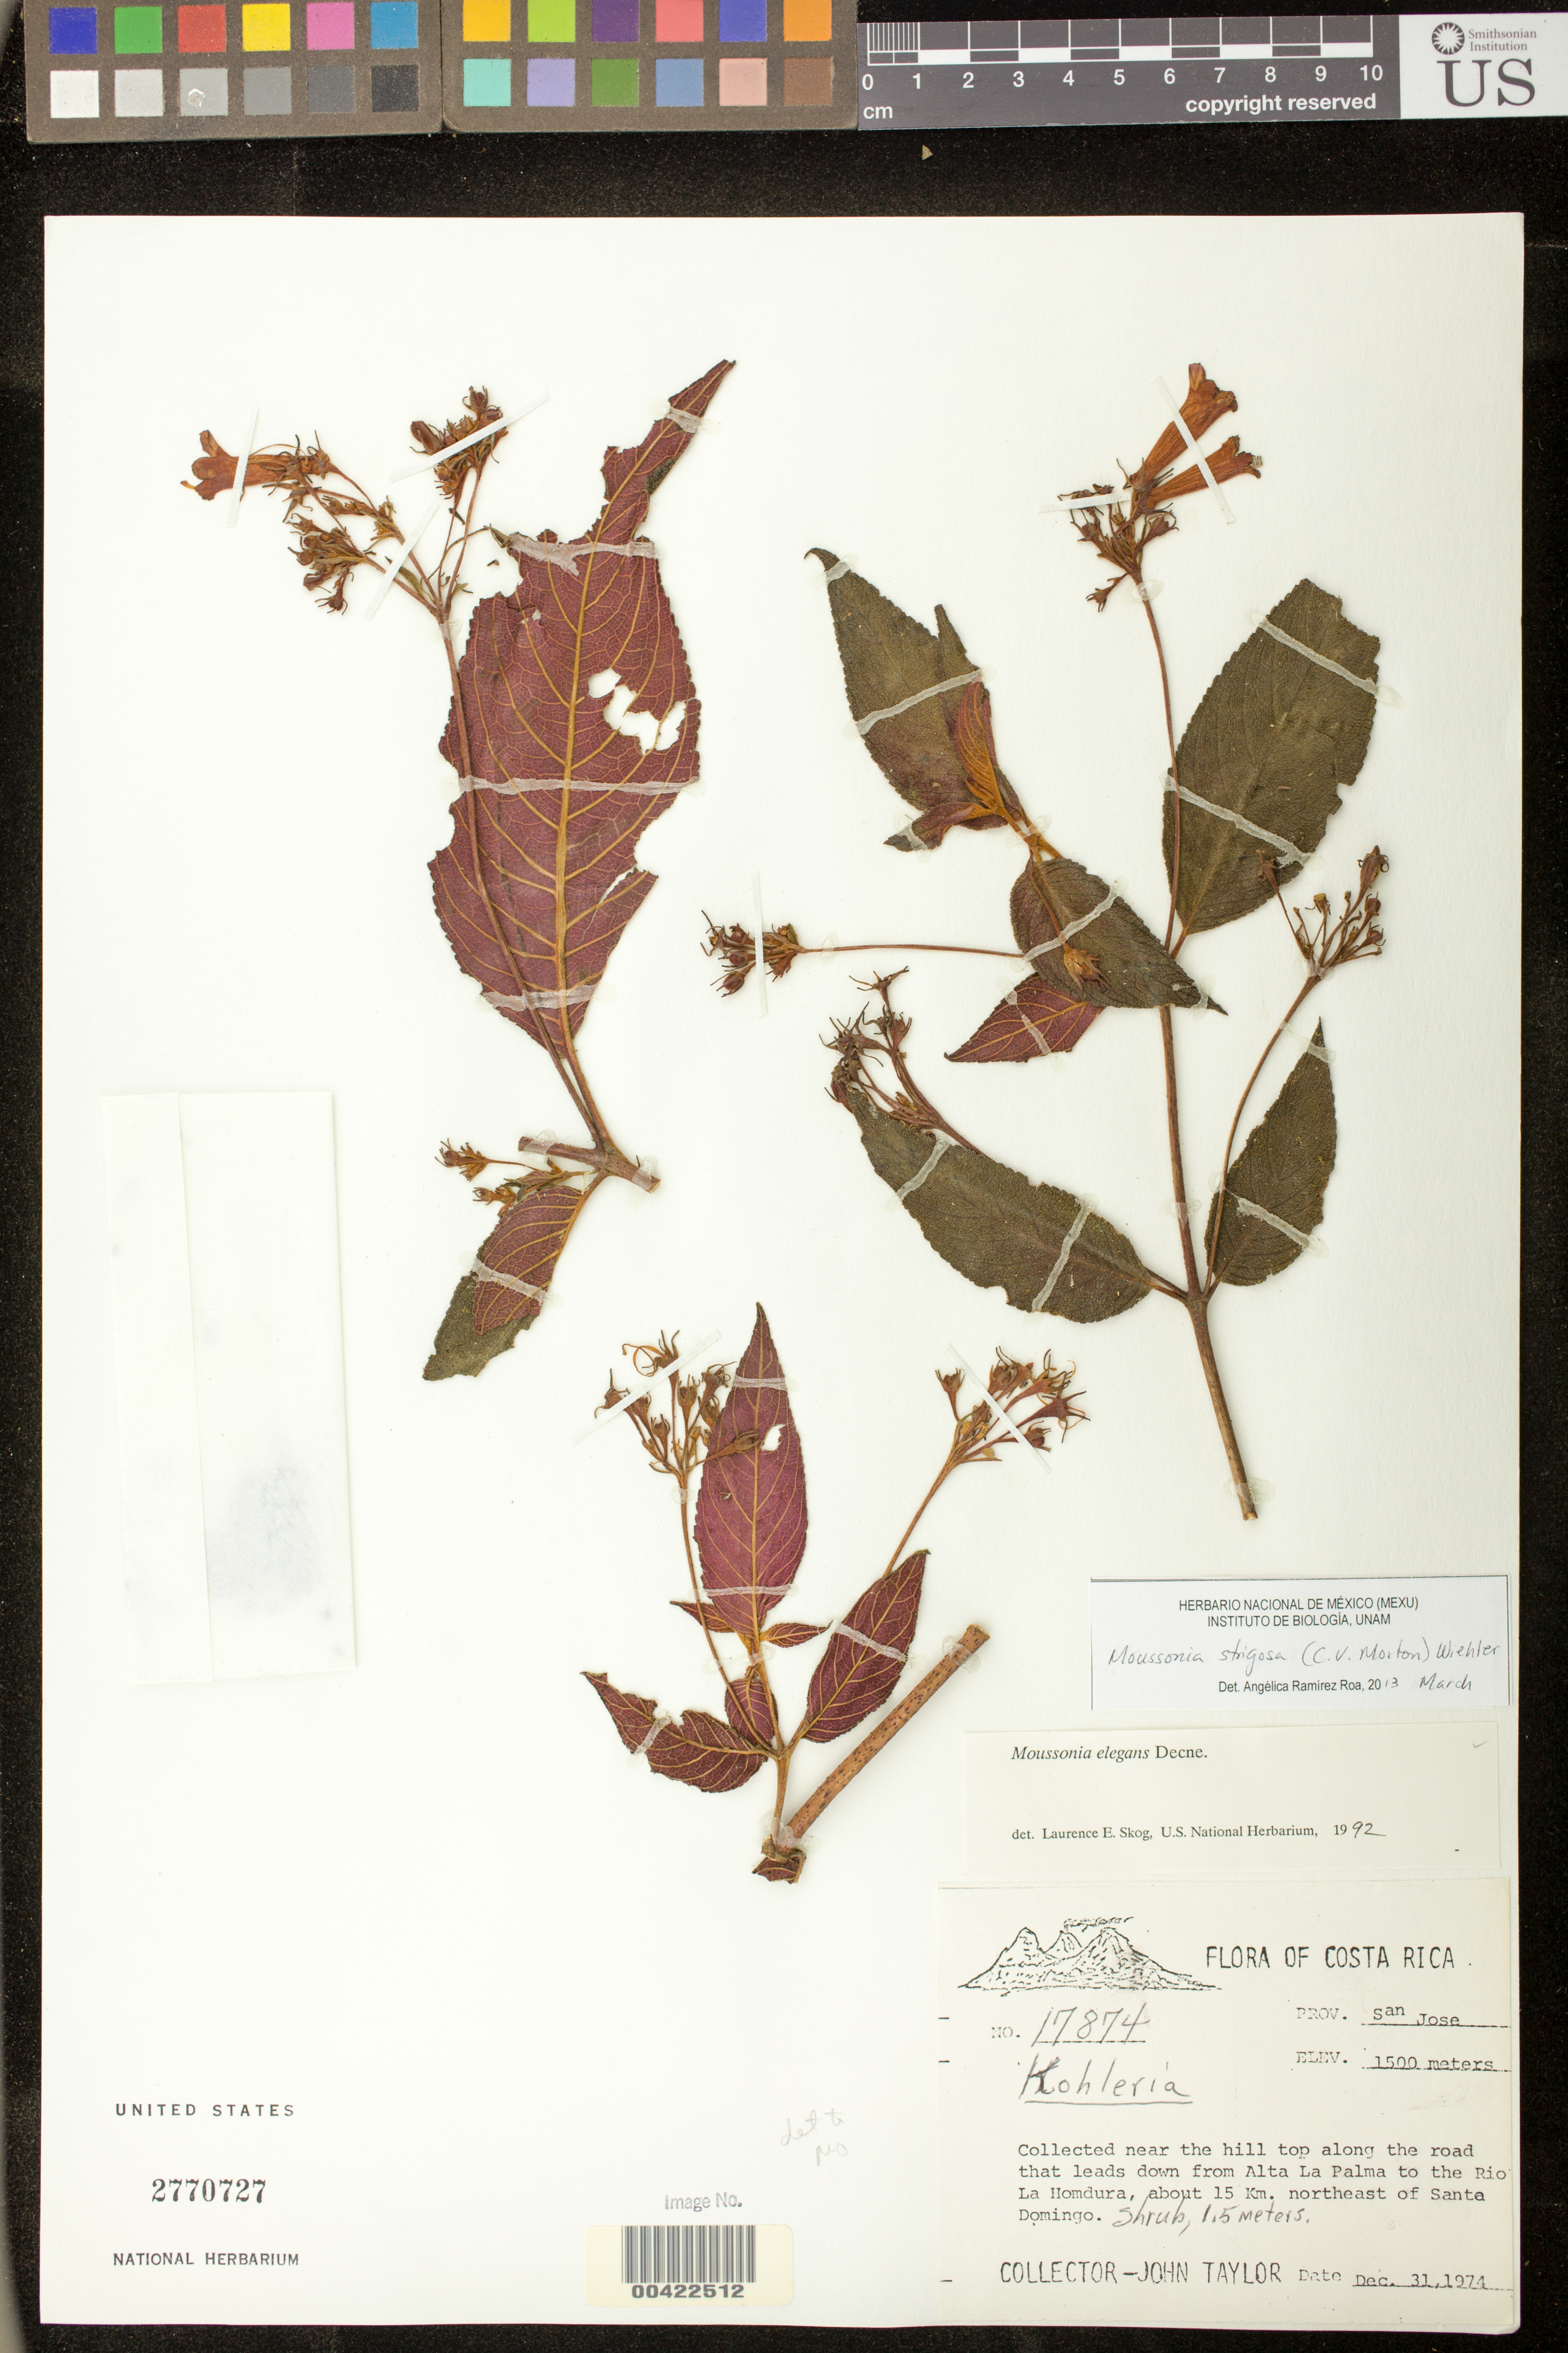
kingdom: Plantae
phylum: Tracheophyta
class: Magnoliopsida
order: Lamiales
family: Gesneriaceae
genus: Moussonia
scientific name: Moussonia strigosa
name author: (C.V. Morton) Wiehler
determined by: Ramírez-Roa, A.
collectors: L. J. Dorr, L. C. Barnett & R. Rosales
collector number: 7453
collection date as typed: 19 Oct 1990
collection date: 1990-10-19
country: Venezuela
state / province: Trujillo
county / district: Boconó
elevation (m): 1800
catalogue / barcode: US 3213056